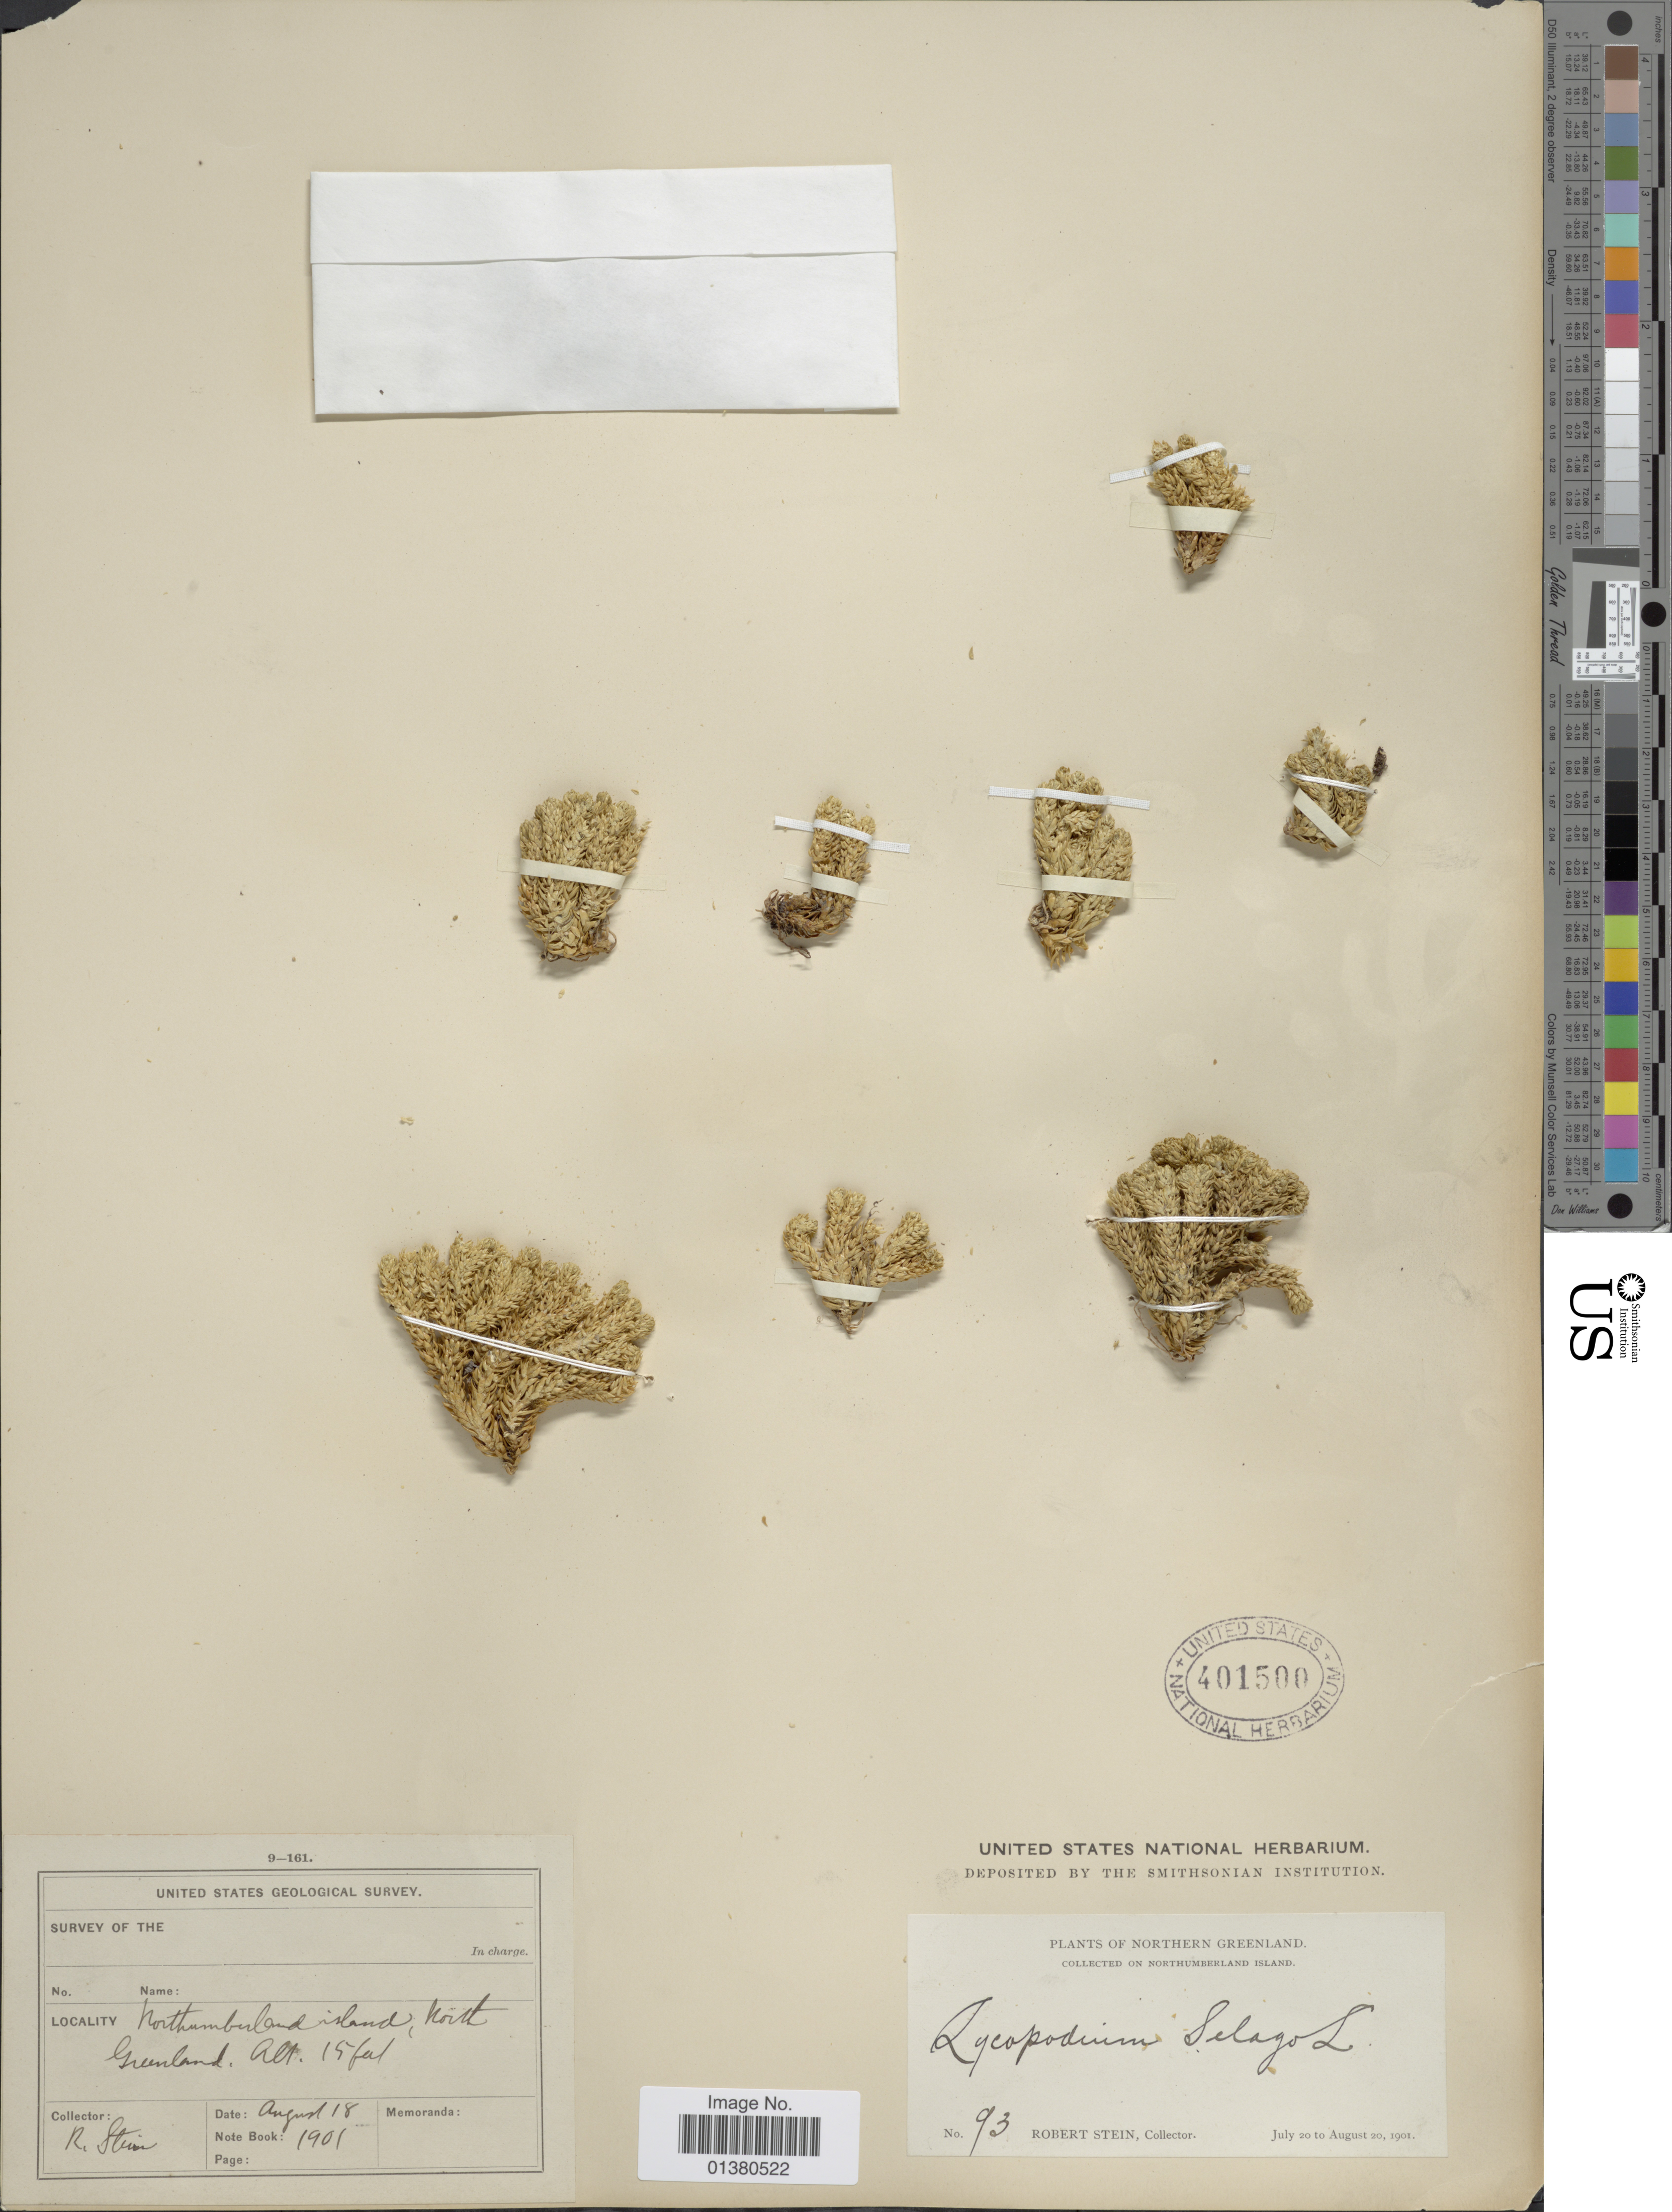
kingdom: Plantae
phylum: Tracheophyta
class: Lycopodiopsida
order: Lycopodiales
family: Lycopodiaceae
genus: Huperzia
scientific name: Huperzia selago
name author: (L.) Bernh. ex Schrank & Mart.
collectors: R. Stein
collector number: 93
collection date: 1901-08-18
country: Greenland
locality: Northern Greenland, on Northumberland Island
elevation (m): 5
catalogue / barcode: US 401500